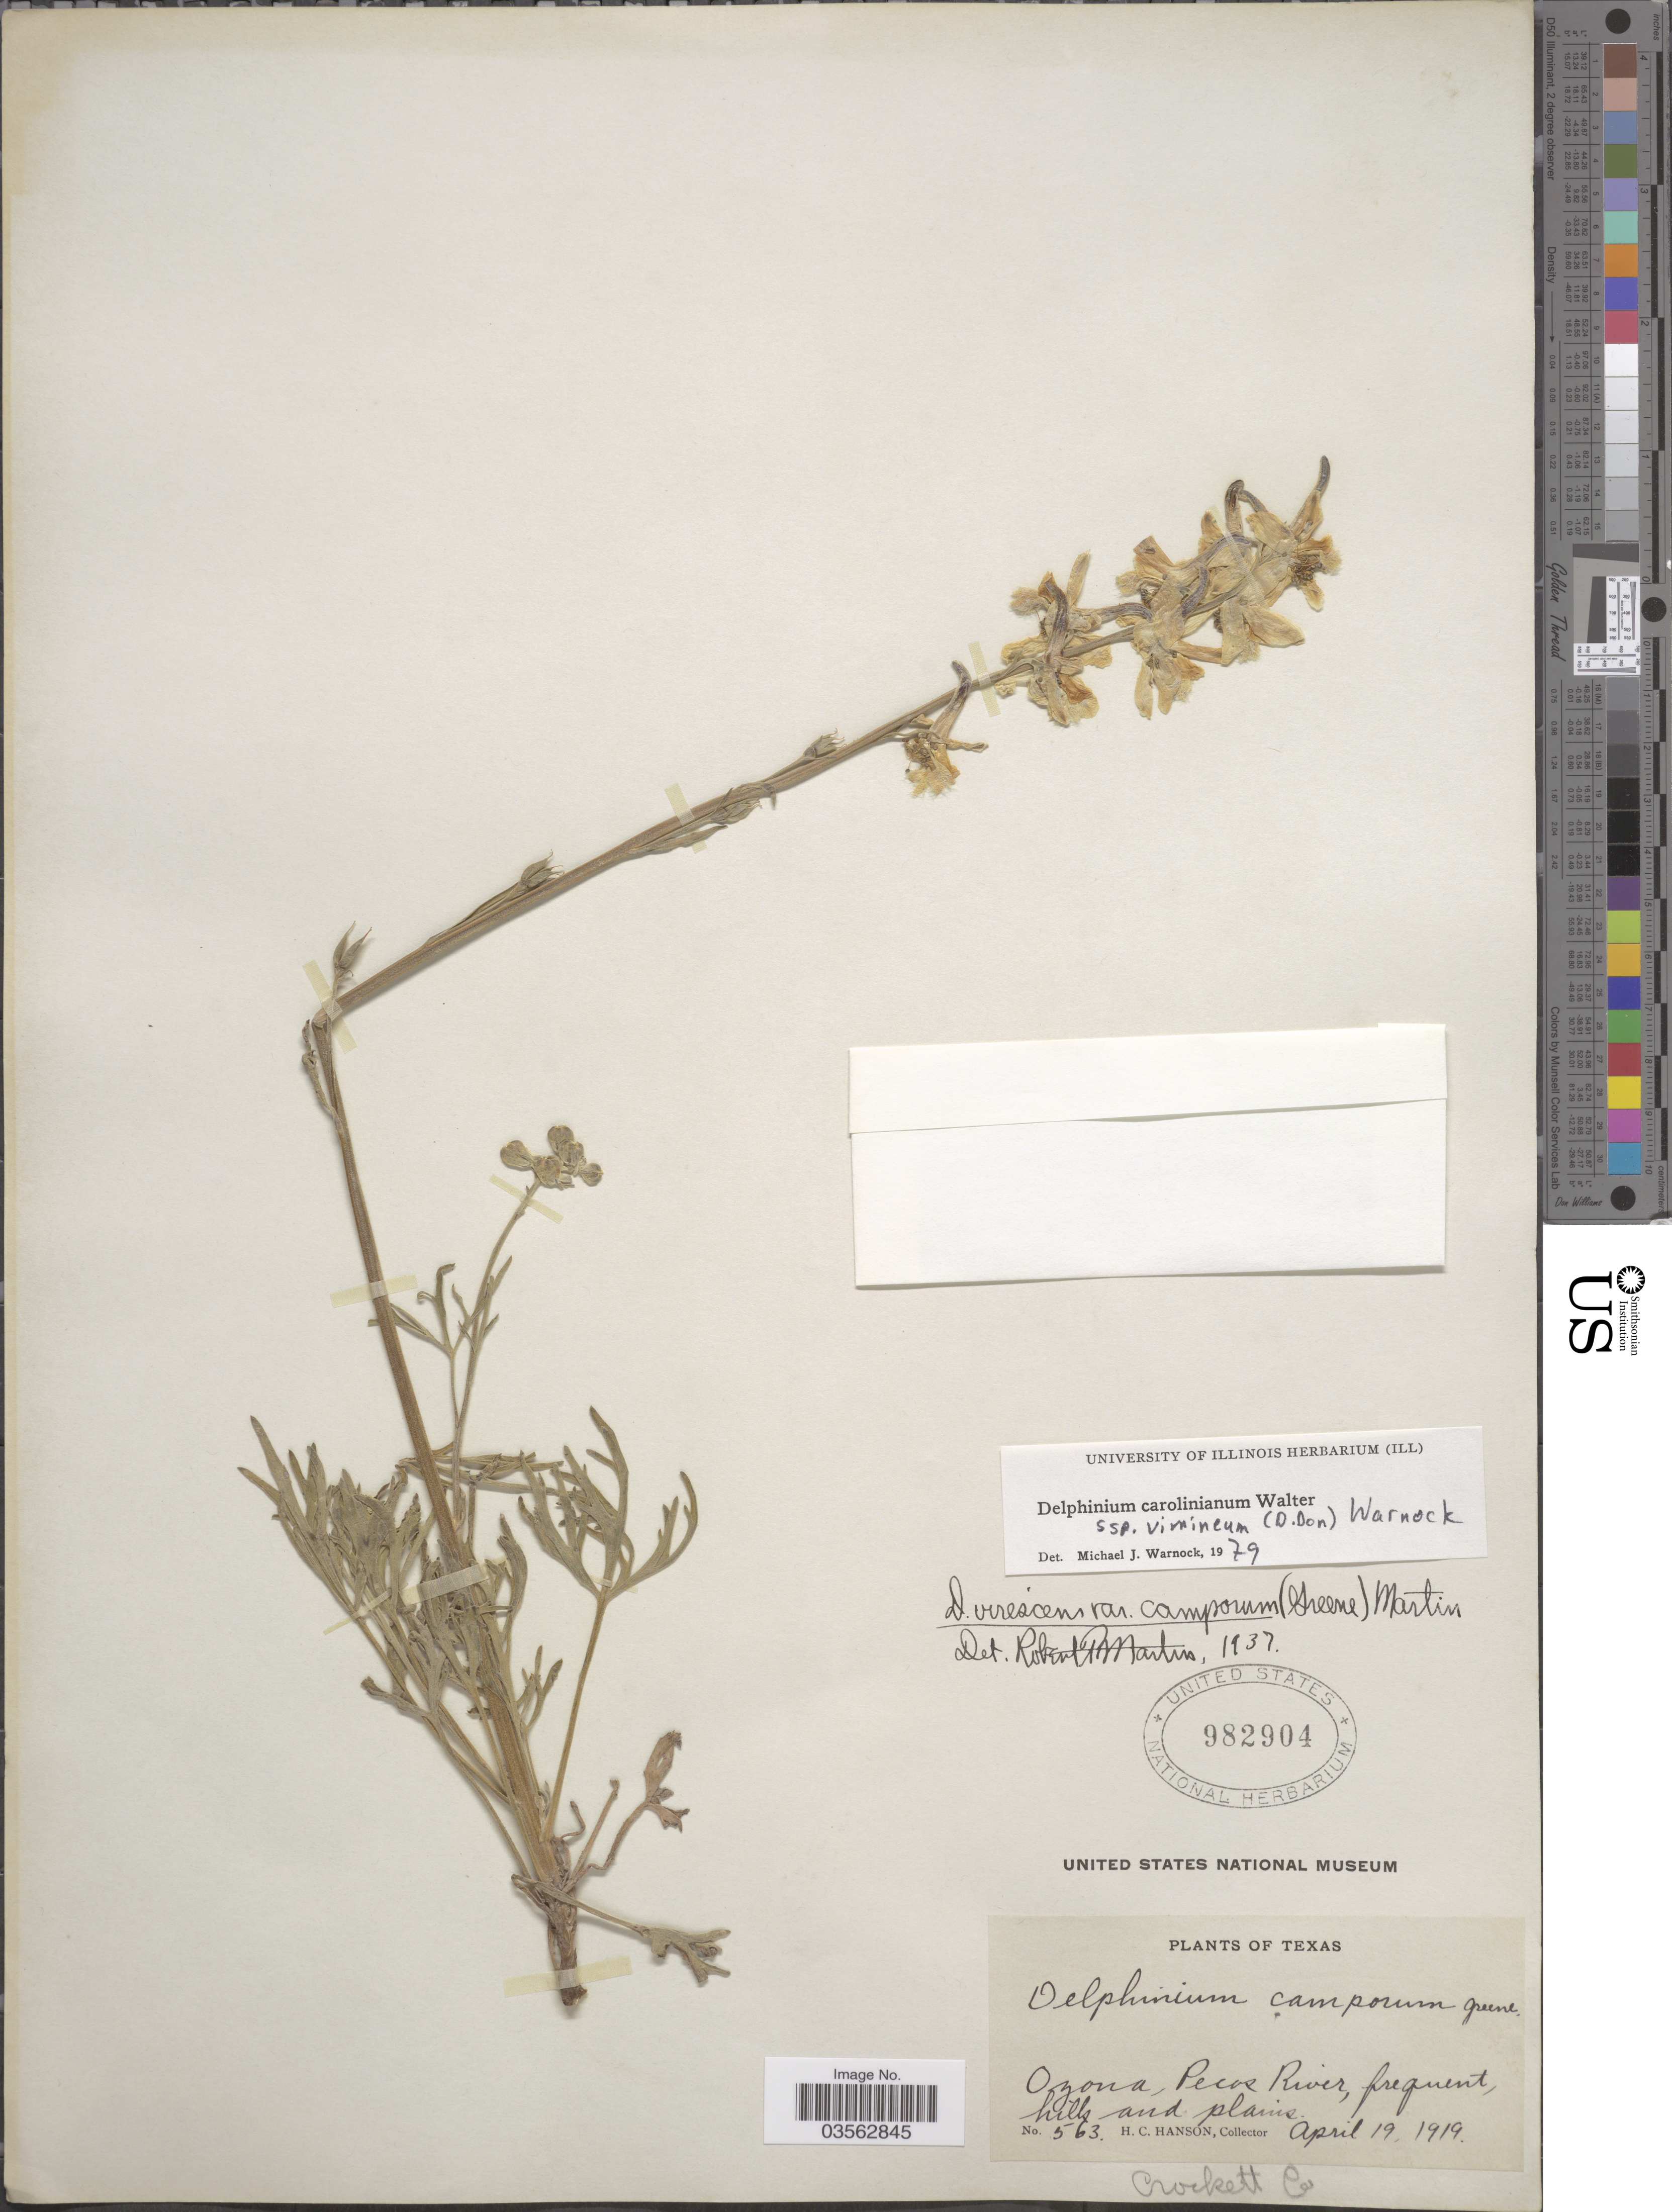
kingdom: Plantae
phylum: Tracheophyta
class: Magnoliopsida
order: Ranunculales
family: Ranunculaceae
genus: Delphinium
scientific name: Delphinium carolinianum subsp. vimineum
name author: Walter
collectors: H. Hanson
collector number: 563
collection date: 1919-04-19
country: United States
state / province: Texas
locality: Ozona, Pecos River, frequent hills and plains. Crockett Co.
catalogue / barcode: US 982904